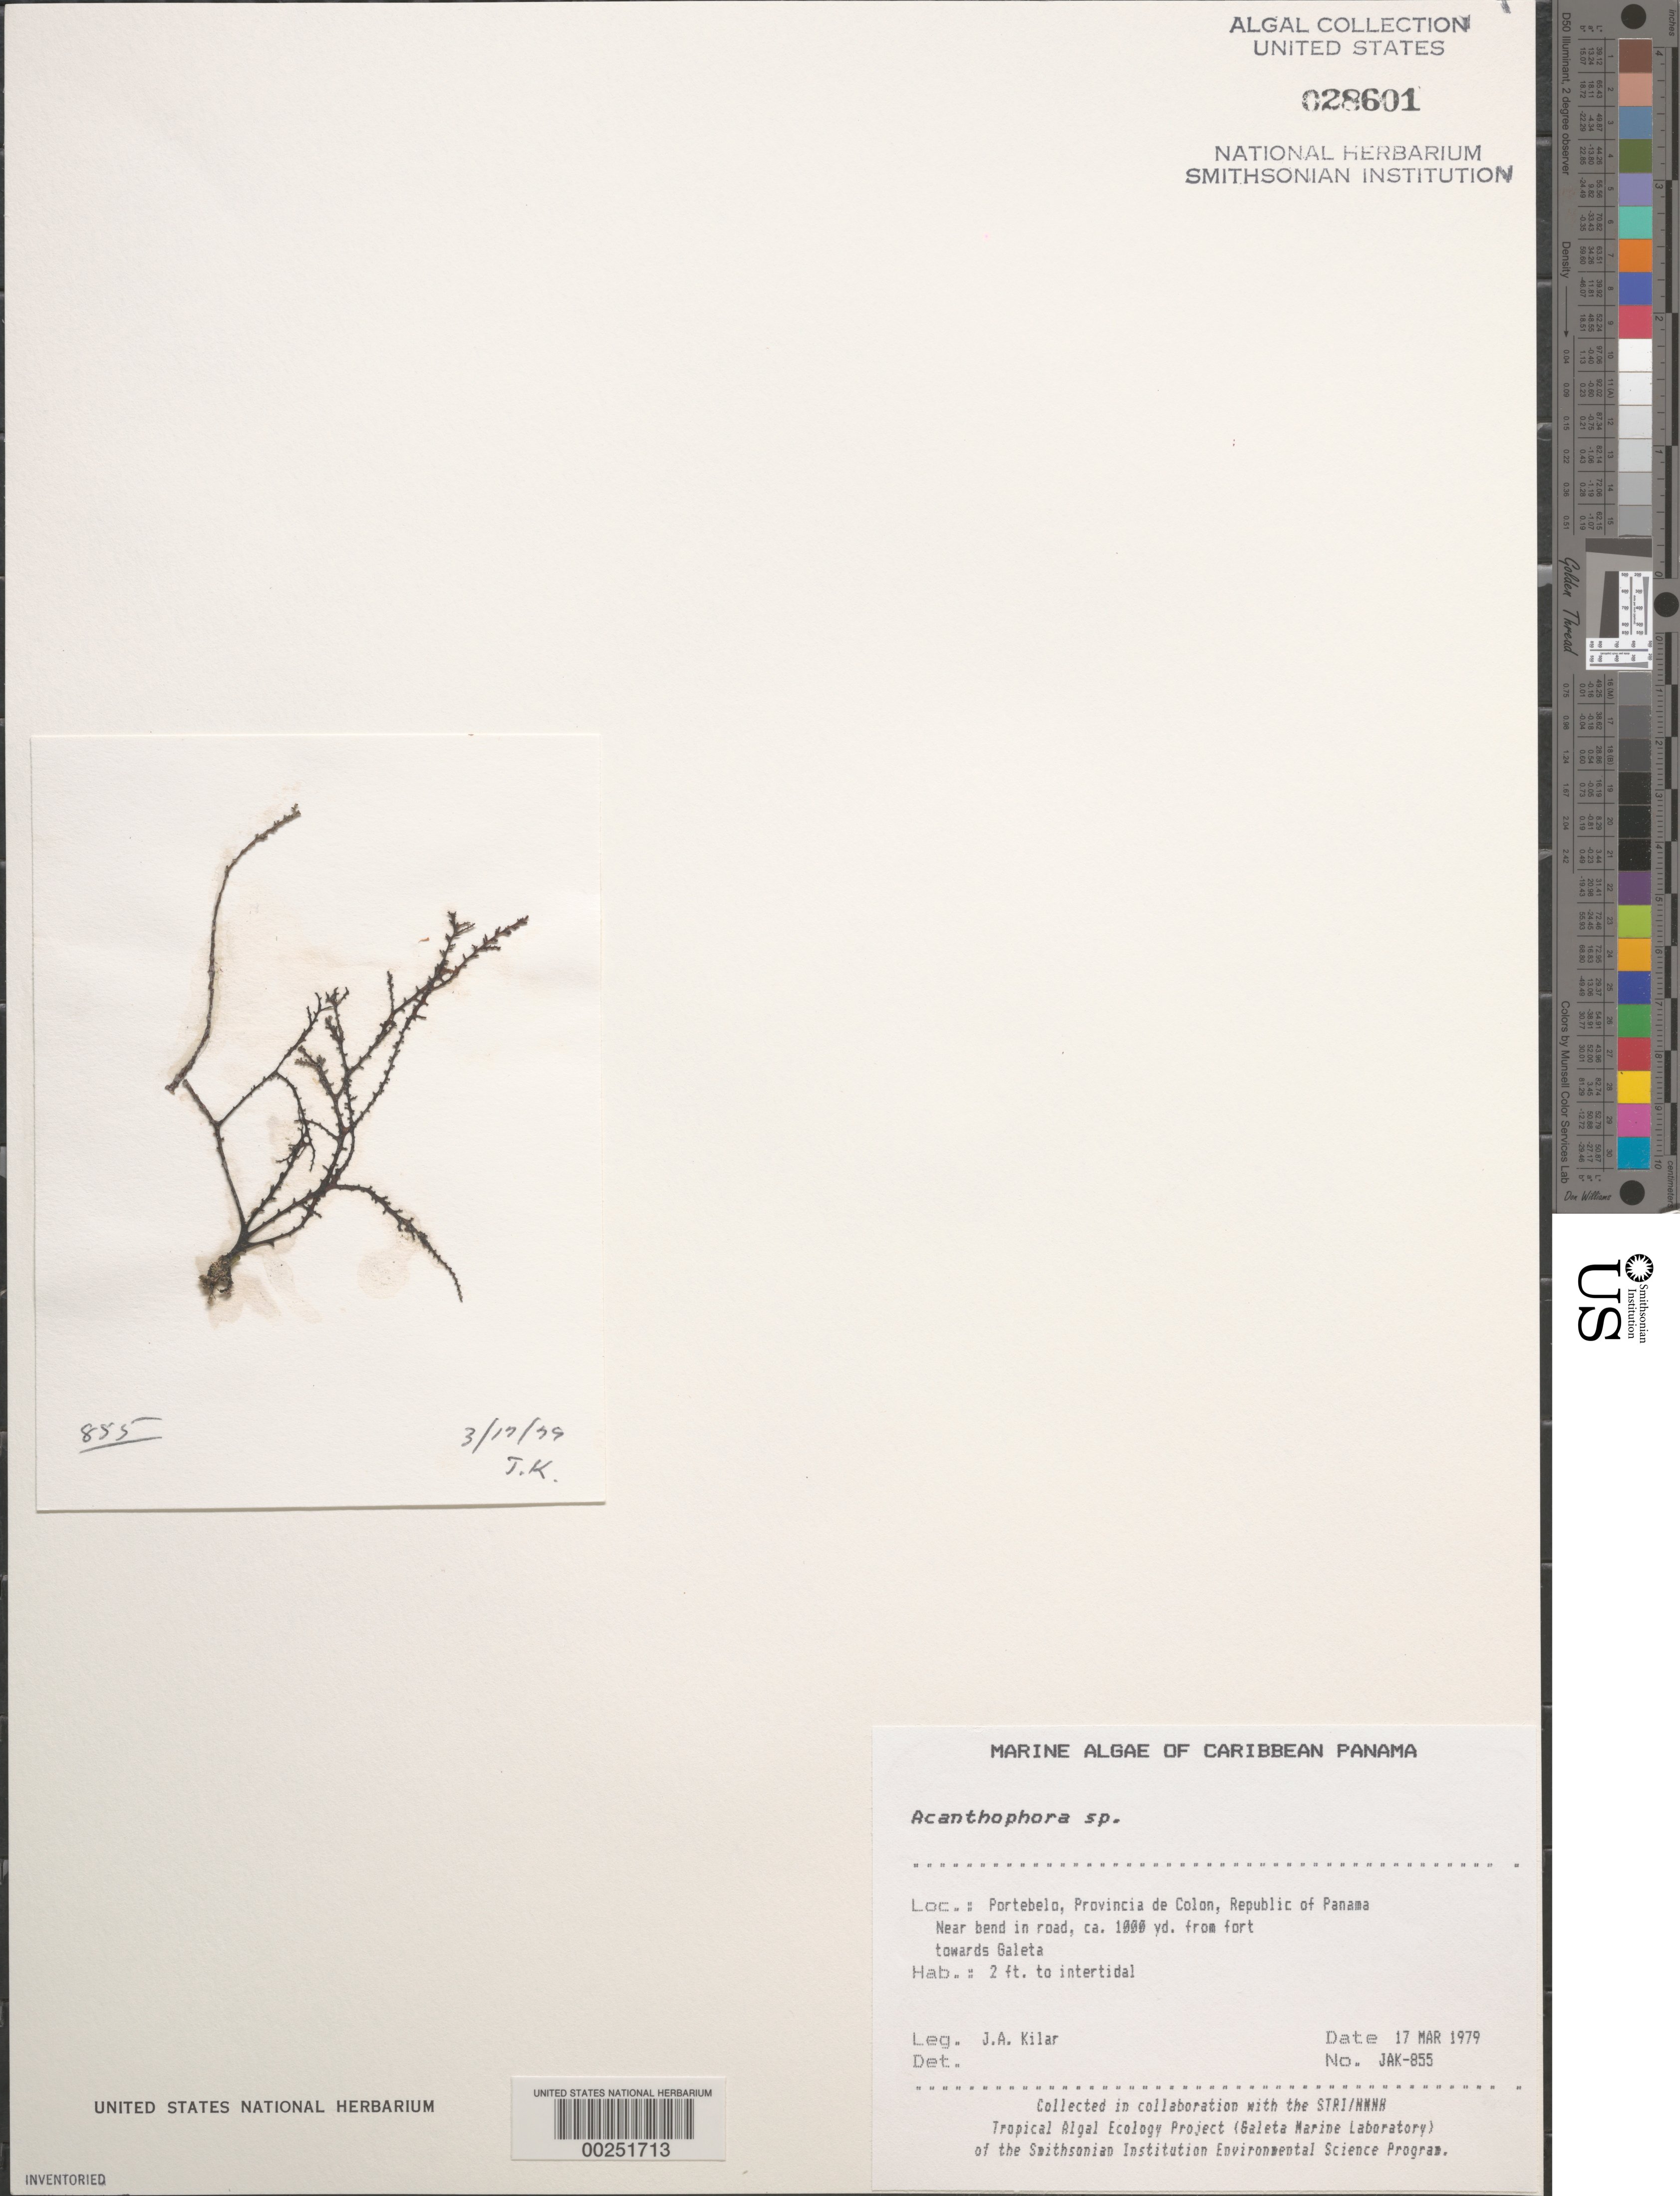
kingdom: Plantae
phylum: Rhodophyta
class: Florideophyceae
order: Ceramiales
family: Rhodomelaceae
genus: Acanthophora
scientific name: Acanthophora sp.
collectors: J. A. Kilar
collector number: JAK-855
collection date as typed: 17 Mar 1979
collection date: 1979-03-17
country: Panama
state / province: Colón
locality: Portebelo, near the Fort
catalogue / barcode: US 28601